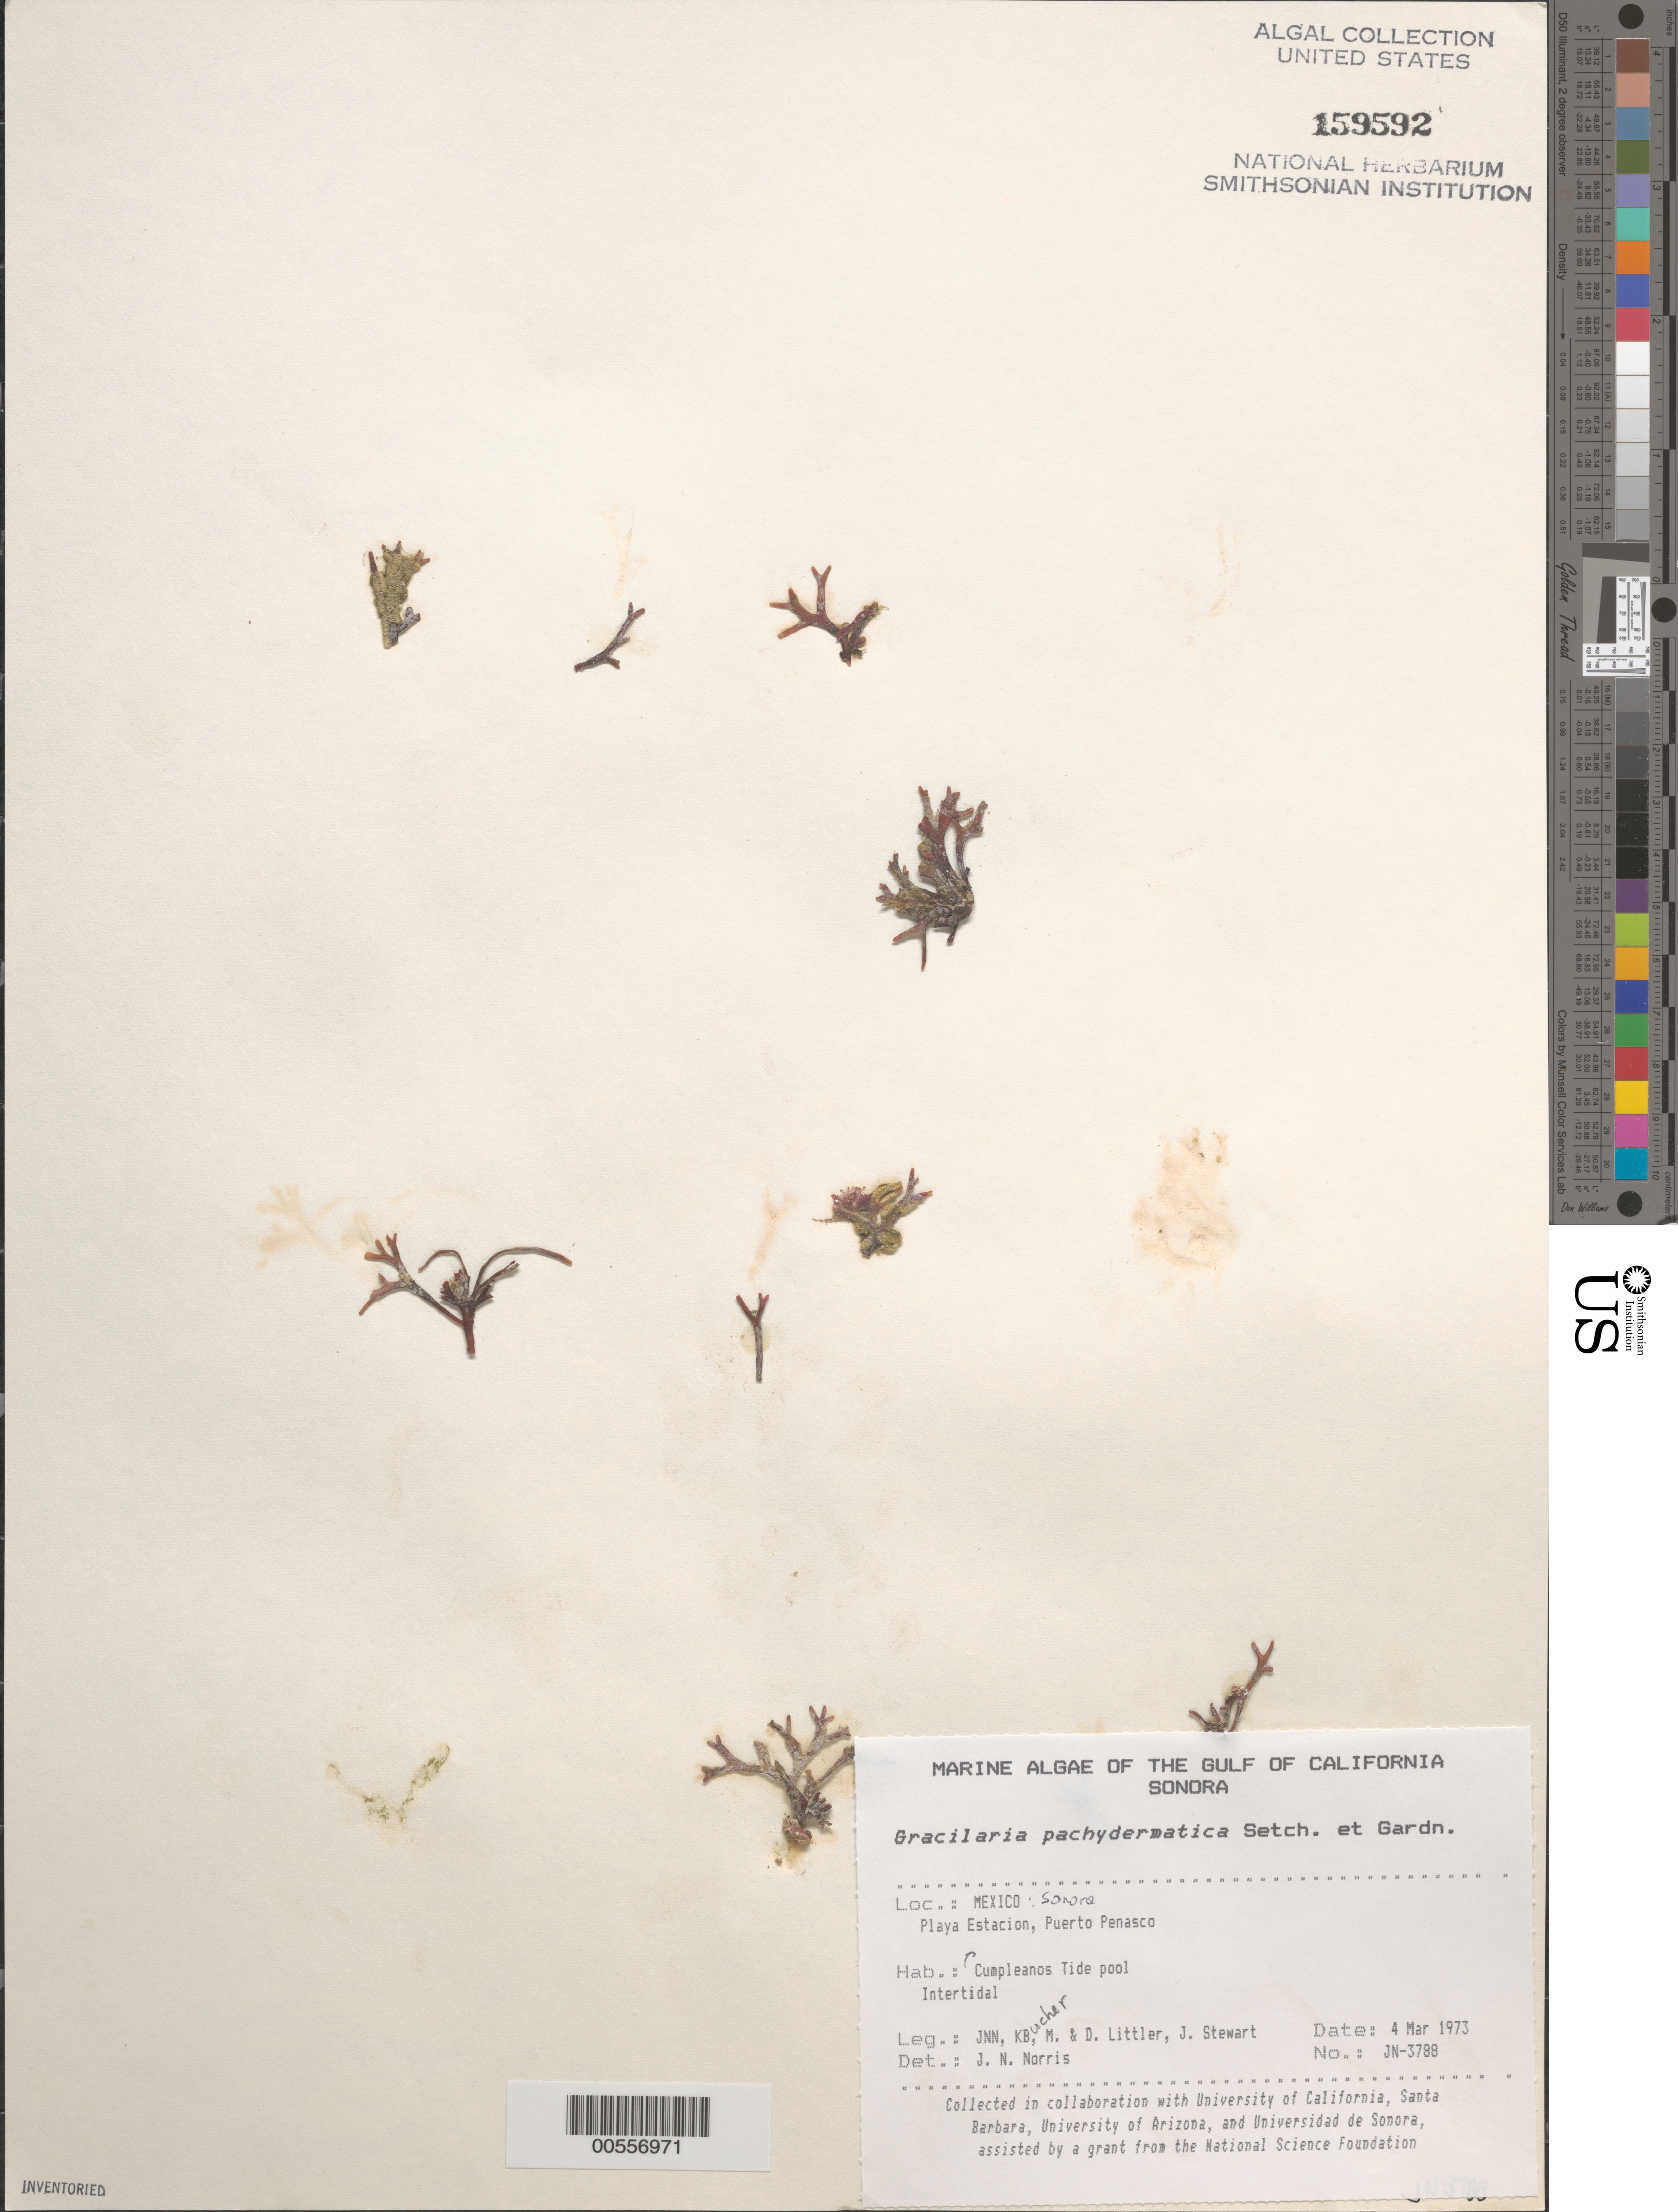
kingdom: Plantae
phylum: Rhodophyta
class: Florideophyceae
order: Gracilariales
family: Gracilariaceae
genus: Gracilaria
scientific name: Gracilaria pachydermatica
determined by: Norris, James N.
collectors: J. N. Norris, K. E. Bucher, M. M. Littler, D. S. Littler & J. Stewart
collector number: JN-3788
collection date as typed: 04 Mar 1973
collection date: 1973-03-04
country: Mexico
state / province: Sonora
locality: Playa Estacion, Puerto Penasco, Cumpleanos tide pool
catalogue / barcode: US 159592